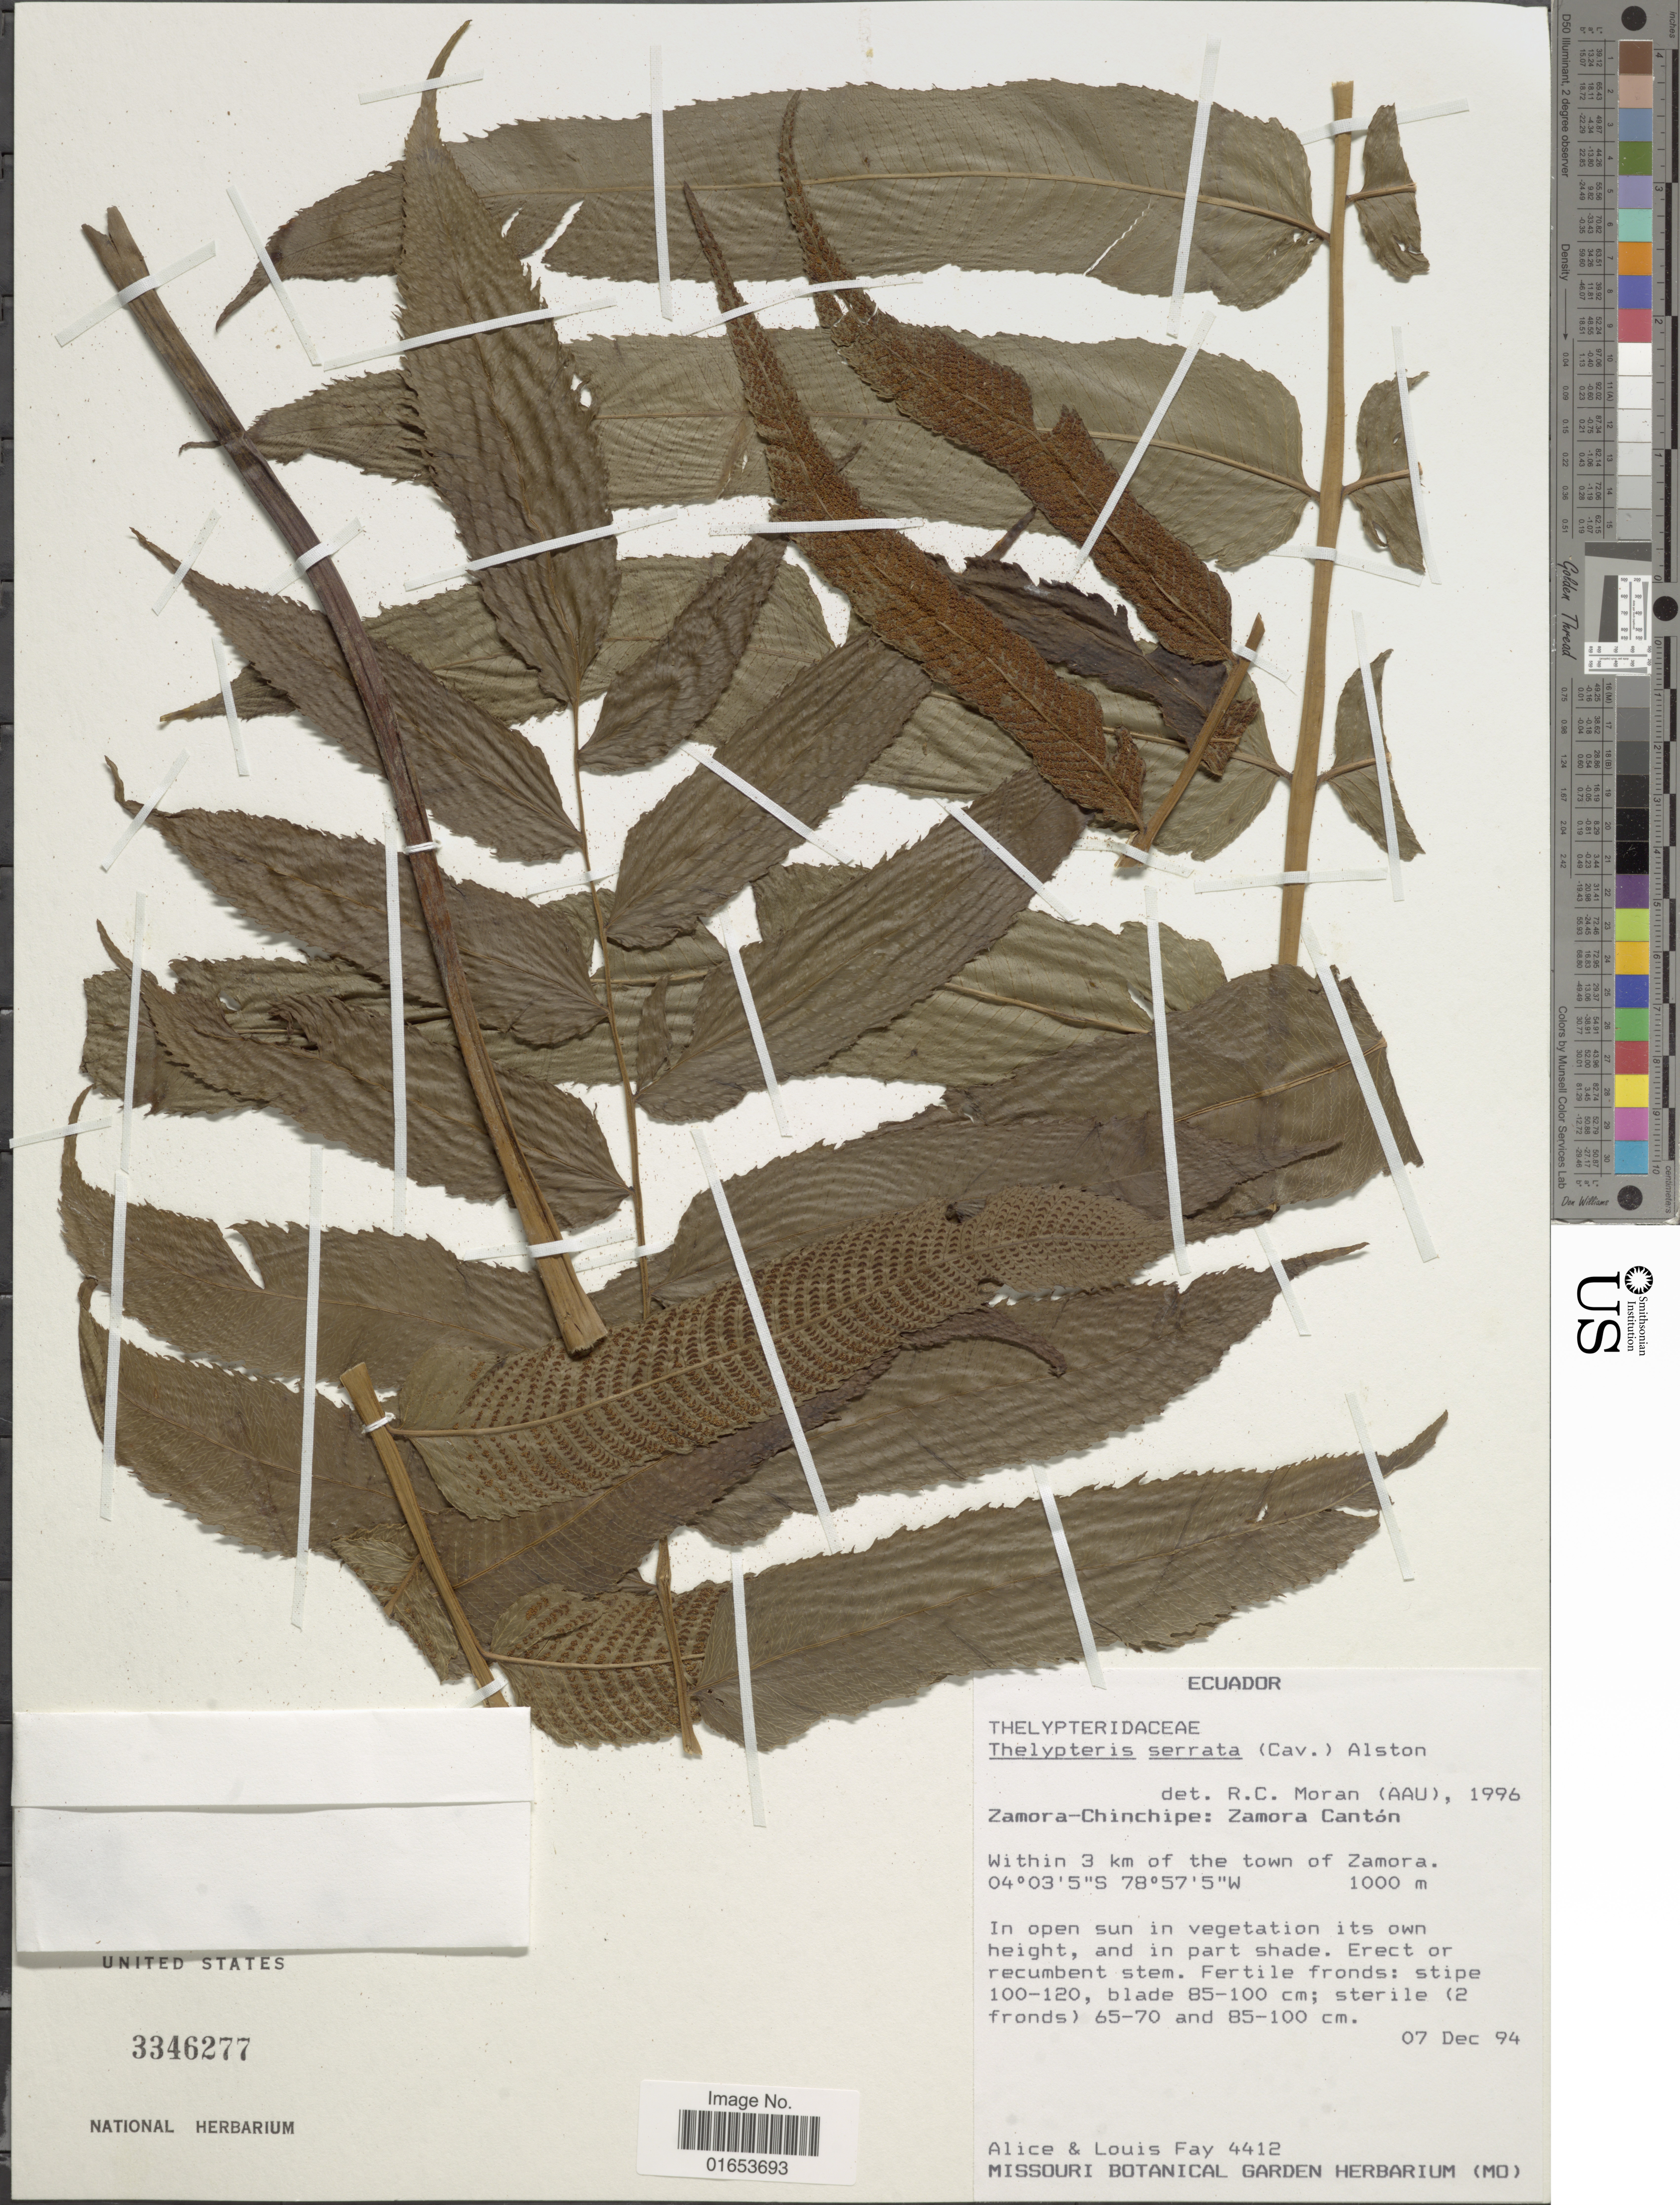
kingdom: Plantae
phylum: Tracheophyta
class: Polypodiopsida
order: Polypodiales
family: Thelypteridaceae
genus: Meniscium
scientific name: Meniscium serratum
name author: Cav.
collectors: A. Fay & L. Fay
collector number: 4412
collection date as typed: Transcribed d/m/y: 7/12/94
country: Ecuador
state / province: Zamora-Chinchipe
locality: Zamora Cantón. Within 3 km of the town of Zamora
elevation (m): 1000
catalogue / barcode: US 3346277